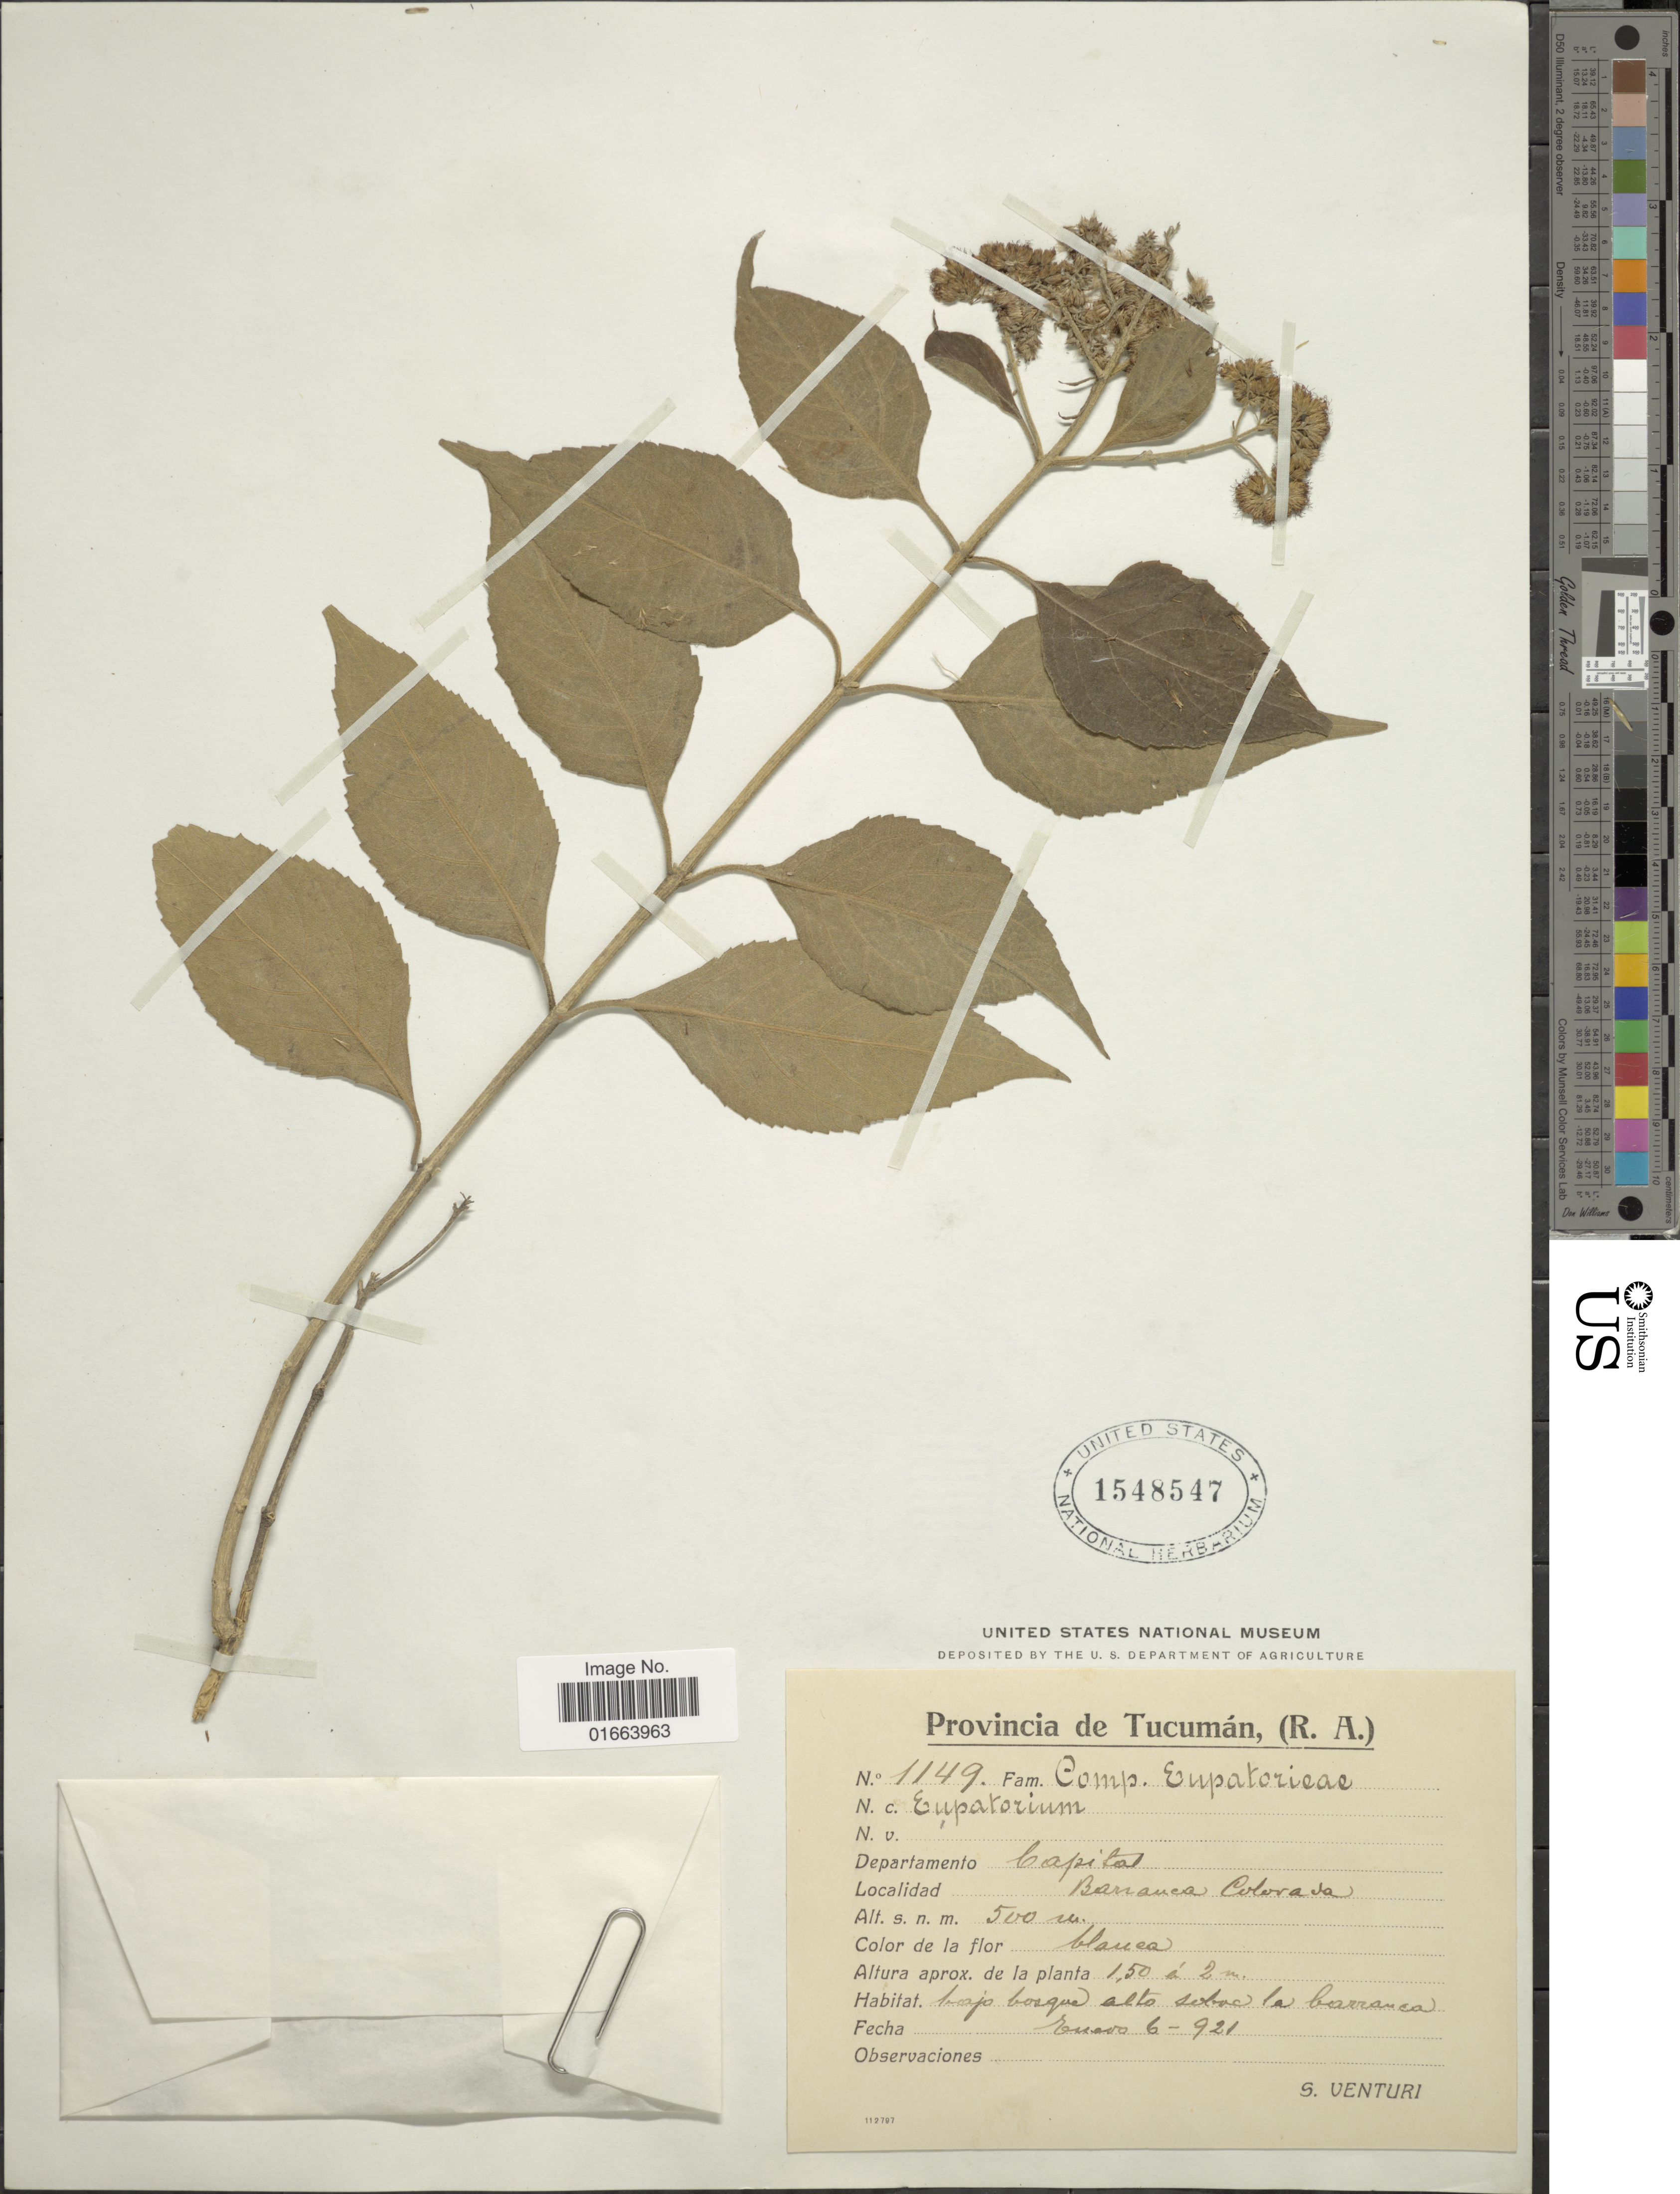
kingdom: Plantae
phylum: Tracheophyta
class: Magnoliopsida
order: Asterales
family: Asteraceae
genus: Idiothamnus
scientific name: Idiothamnus lilloi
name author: (B.L. Rob.) R.M. King & H. Rob.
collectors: S. Venturi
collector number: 1149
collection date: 1921-01-06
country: Argentina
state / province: Tucuman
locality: Departamento Capital. Barranca Colorada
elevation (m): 500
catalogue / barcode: US 1548547